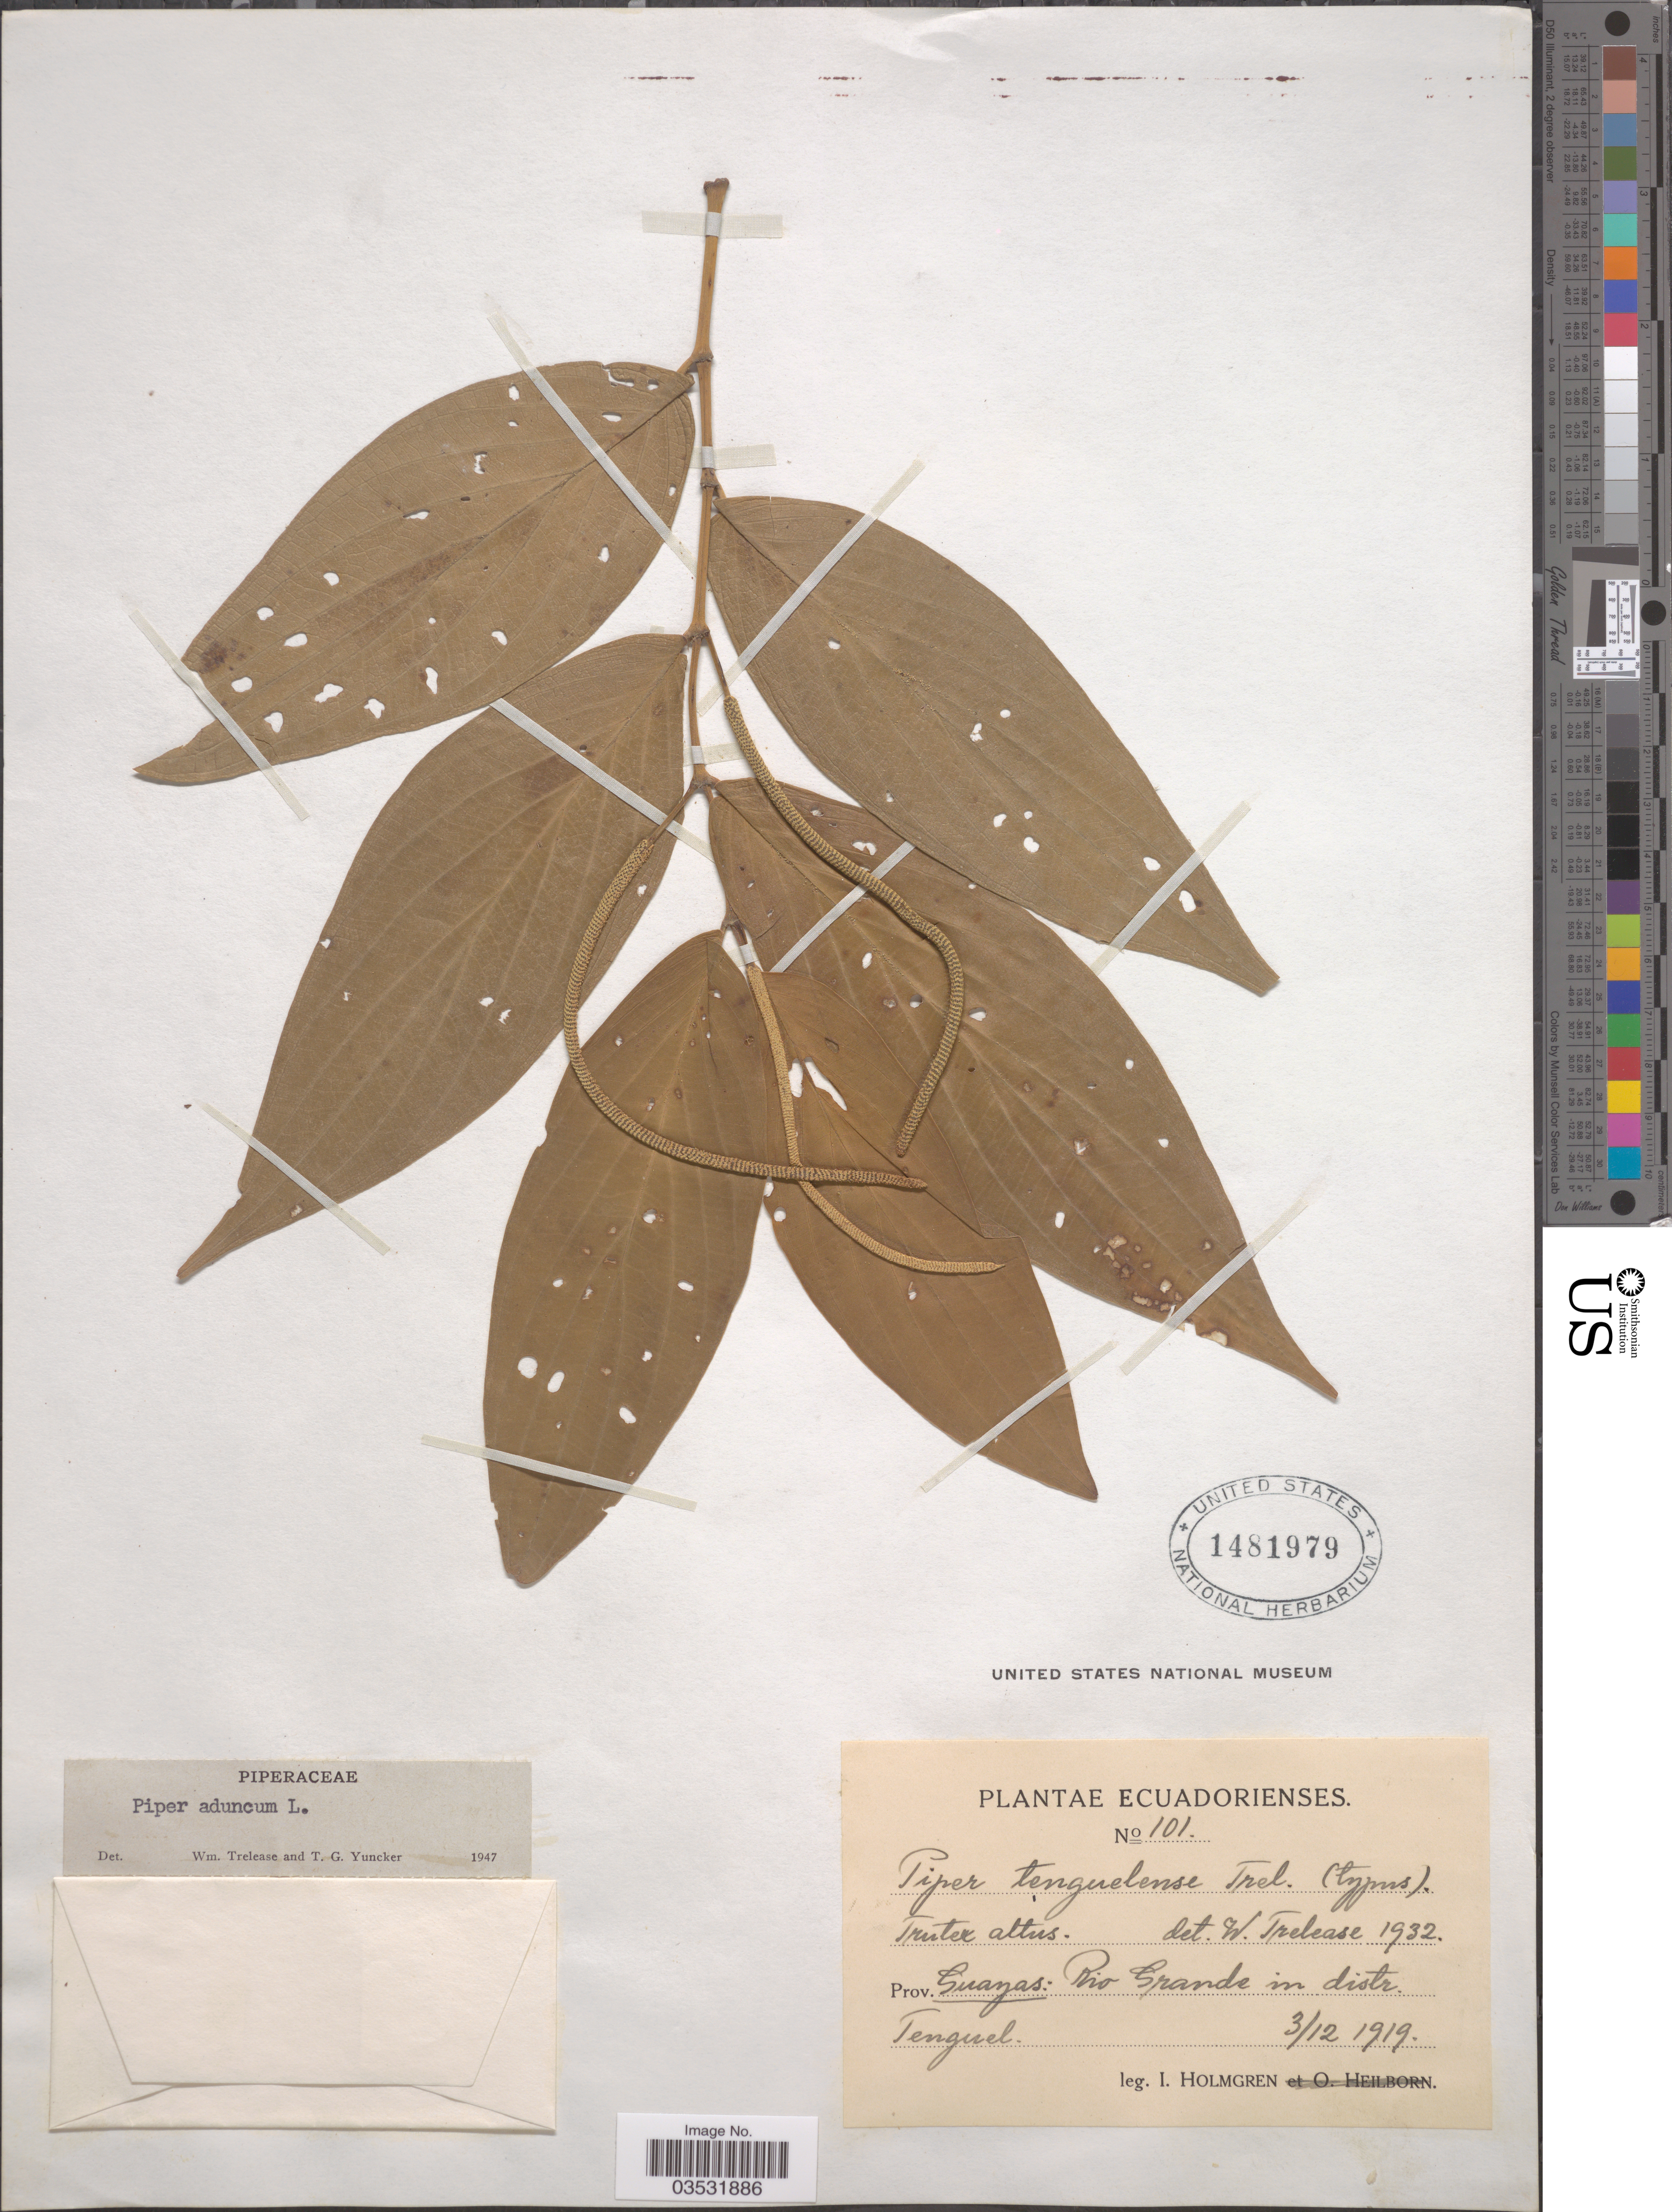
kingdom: Plantae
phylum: Tracheophyta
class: Magnoliopsida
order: Piperales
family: Piperaceae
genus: Piper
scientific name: Piper aduncum var. aduncum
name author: L.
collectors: I. Holmgren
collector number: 101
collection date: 1919-12-03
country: Ecuador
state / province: Guayas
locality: Rio Grande in distr. Tenguel.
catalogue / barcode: US 1481979